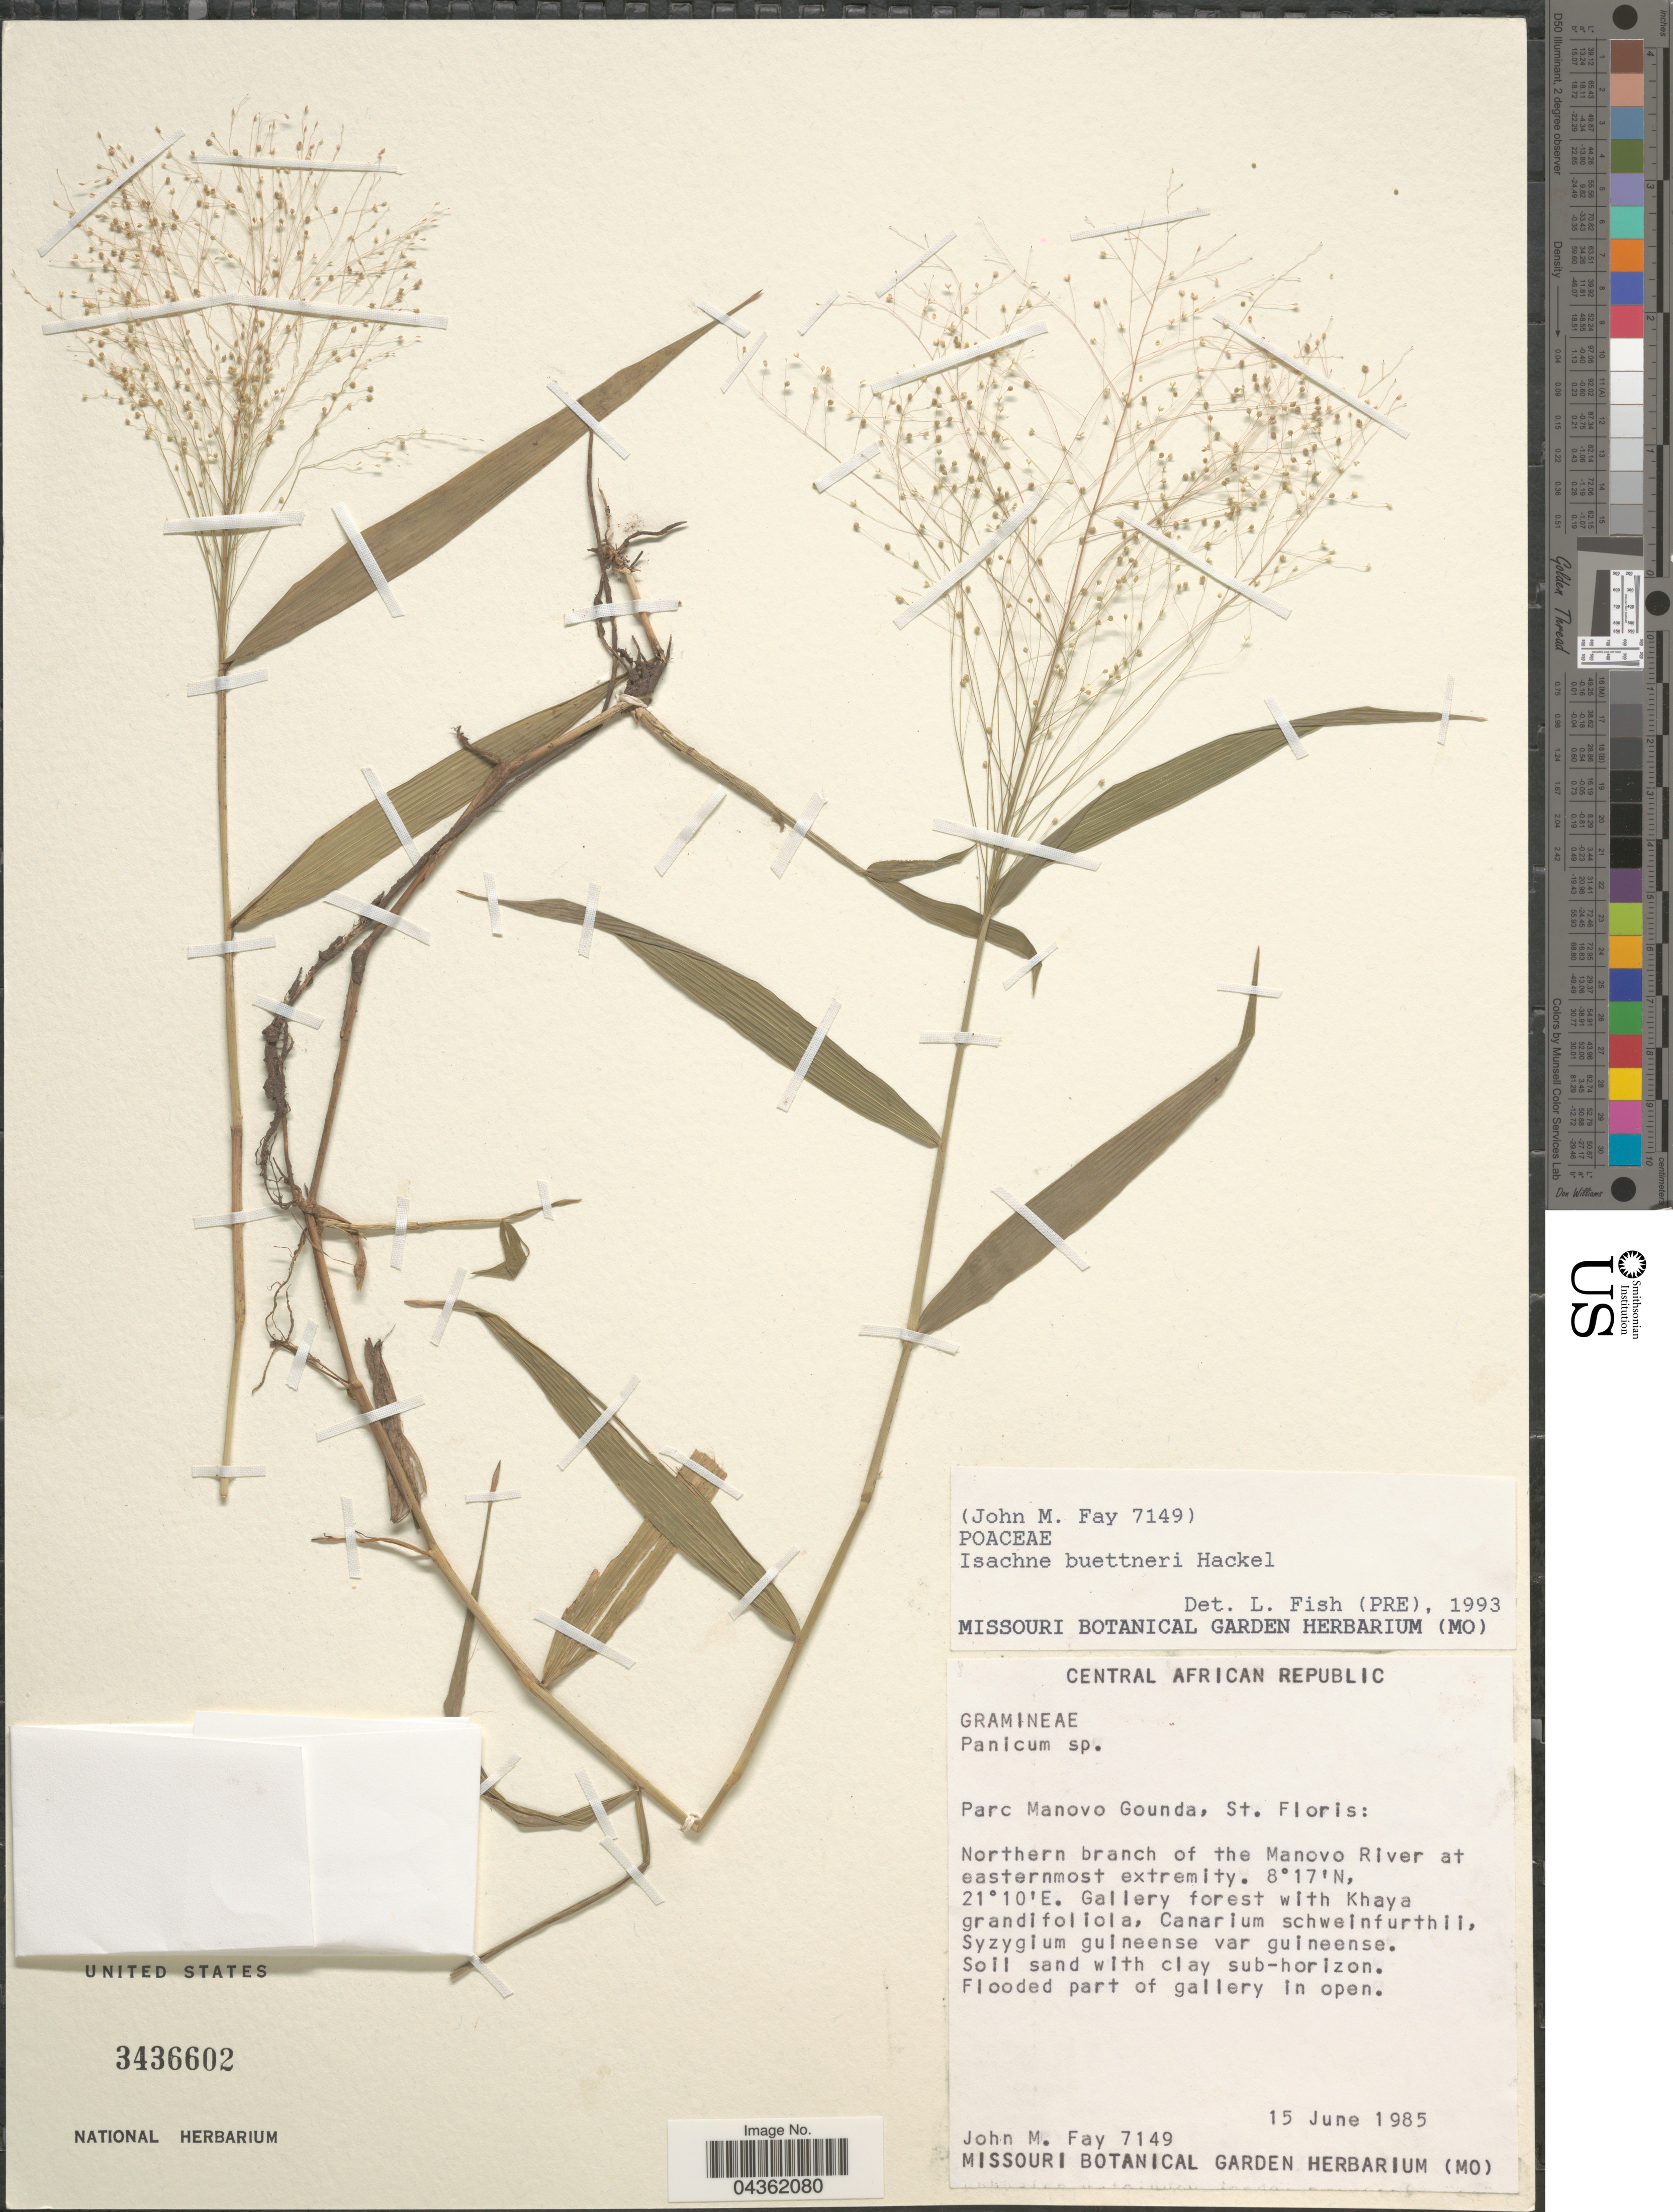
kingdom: Plantae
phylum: Tracheophyta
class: Liliopsida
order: Poales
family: Poaceae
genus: Isachne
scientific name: Isachne albens var. buettneri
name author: (Veldkamp & Buettm.) Veldkamp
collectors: J. M. Fay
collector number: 7149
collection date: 1985-06-15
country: Central African Republic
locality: Parc Manovo Gounda, St. Floris: Northern branch of the Manovo River at easternmost extremity.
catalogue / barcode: US 3436602